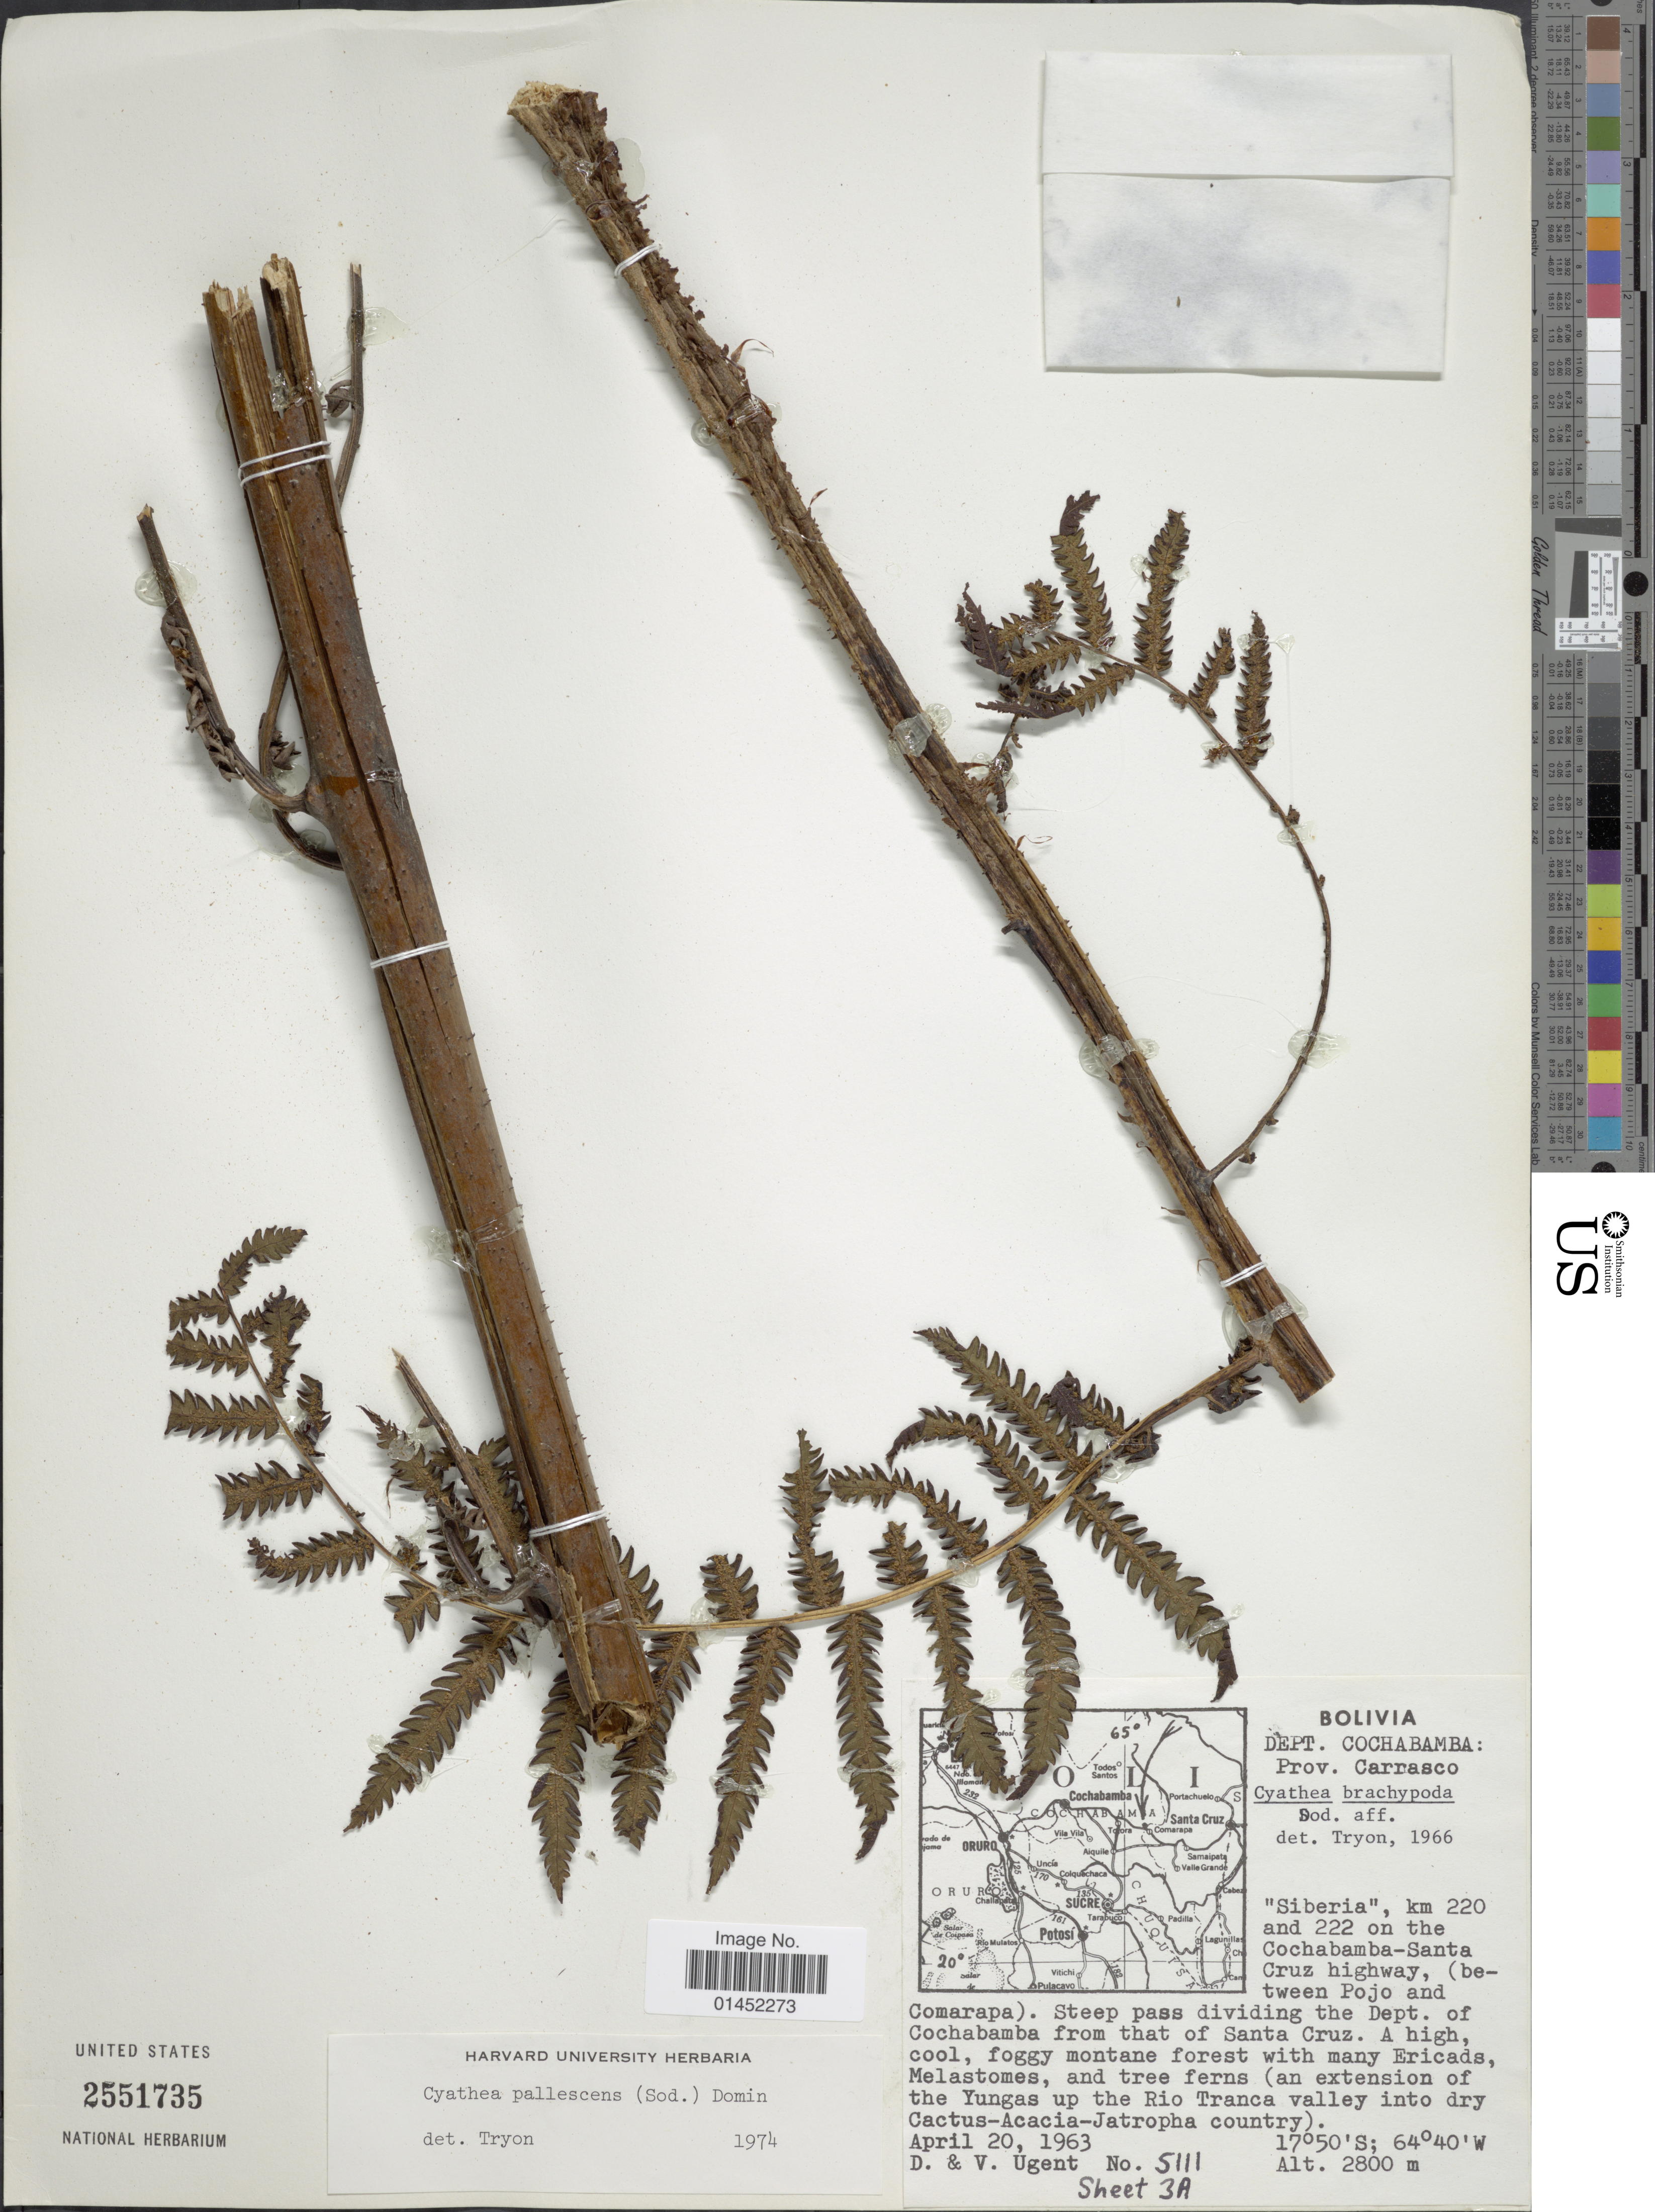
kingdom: Plantae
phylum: Tracheophyta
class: Polypodiopsida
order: Cyatheales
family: Cyatheaceae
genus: Cyathea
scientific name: Cyathea pallescens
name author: (Sodiro) Domin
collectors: D. Ugent & V. Ugent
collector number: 511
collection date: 1963-04-20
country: Bolivia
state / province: Cochabamba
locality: Dept. Cochabamba: Prov. Carrasco, 'Siberia', km 220 and 222 on the Cochabamba-Santa Cruz highway (between Pojo and Comarapa). Steep pass dividing the Dept Cochabamba from that of Santa Cruz.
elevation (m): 2800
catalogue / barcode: US 2551735